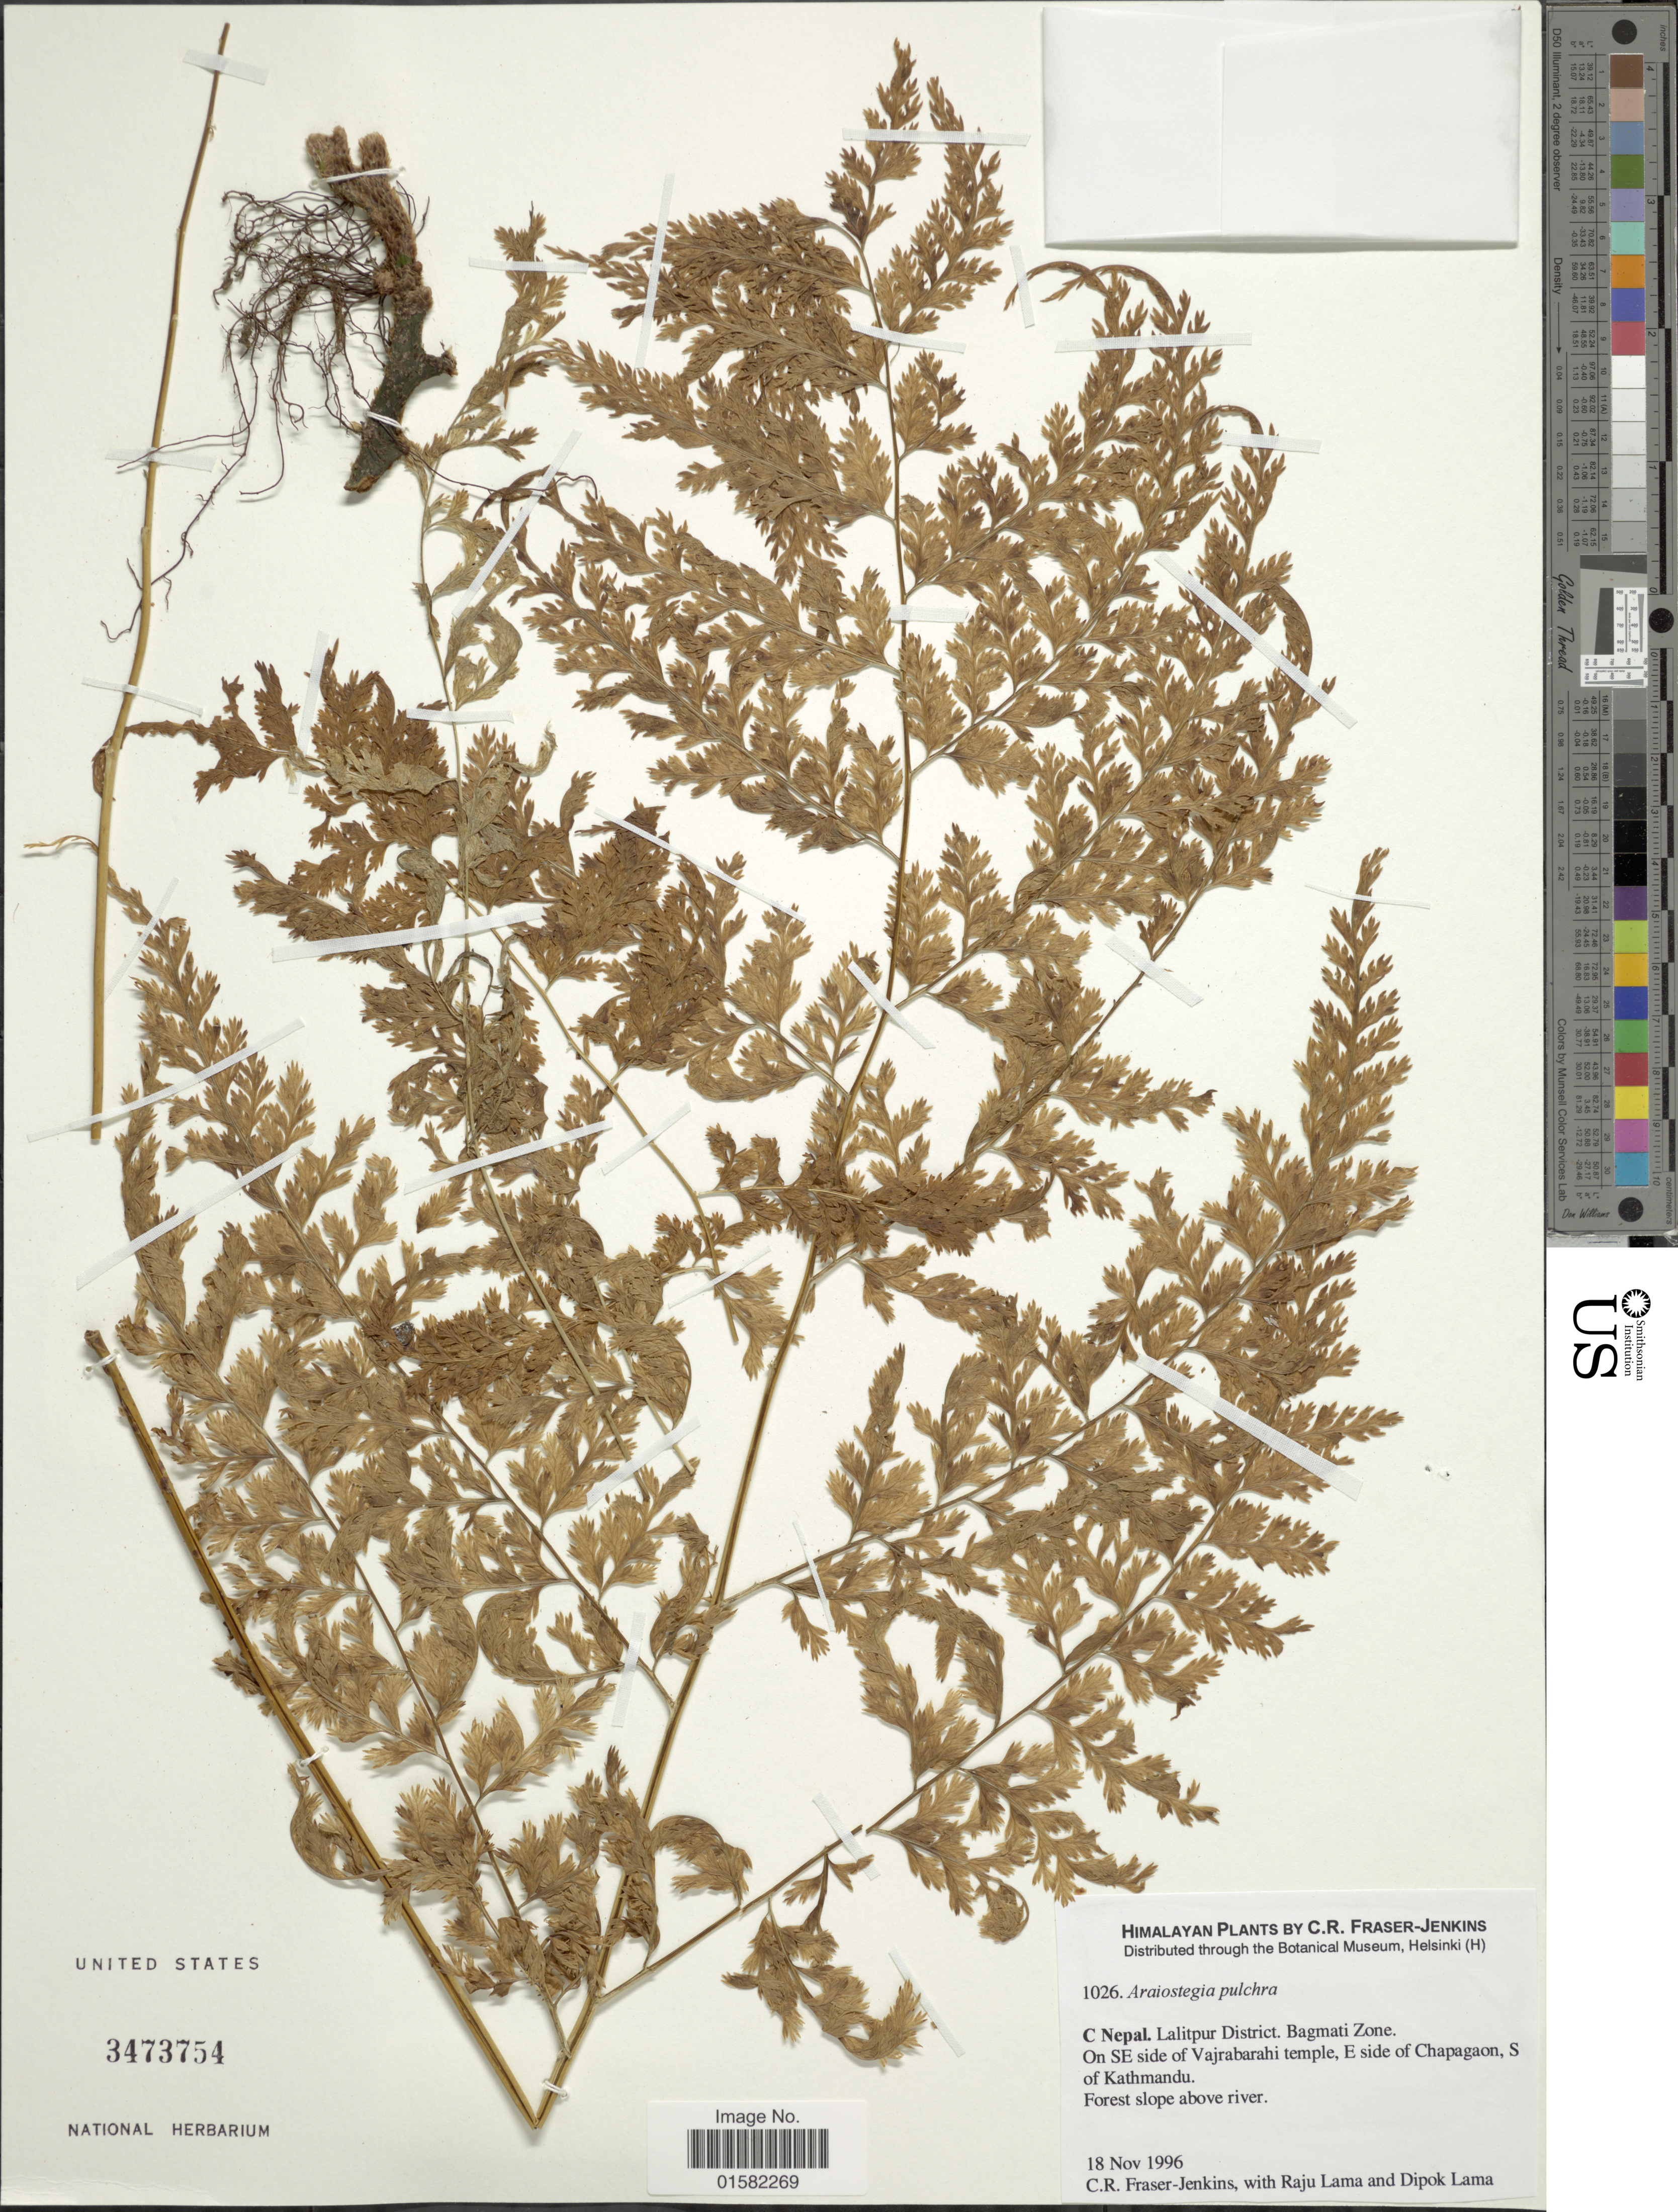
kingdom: Plantae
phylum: Tracheophyta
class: Polypodiopsida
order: Polypodiales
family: Davalliaceae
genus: Davallodes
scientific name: Davallodes pulchra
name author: (D. Don) M. Kato & Tsutsumi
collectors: C. R. Fraser-Jenkins, R. Lama & D. Lama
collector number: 1026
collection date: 1996-11-18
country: Nepal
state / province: Bagmati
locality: C Nepal. Lalitpur District. Bagmati Zone. On SE side of Vajrabarahi temple, E side of Chapagaon, S of Kathmandu. Forest slope above river, Himalayan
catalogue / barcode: US 3473754